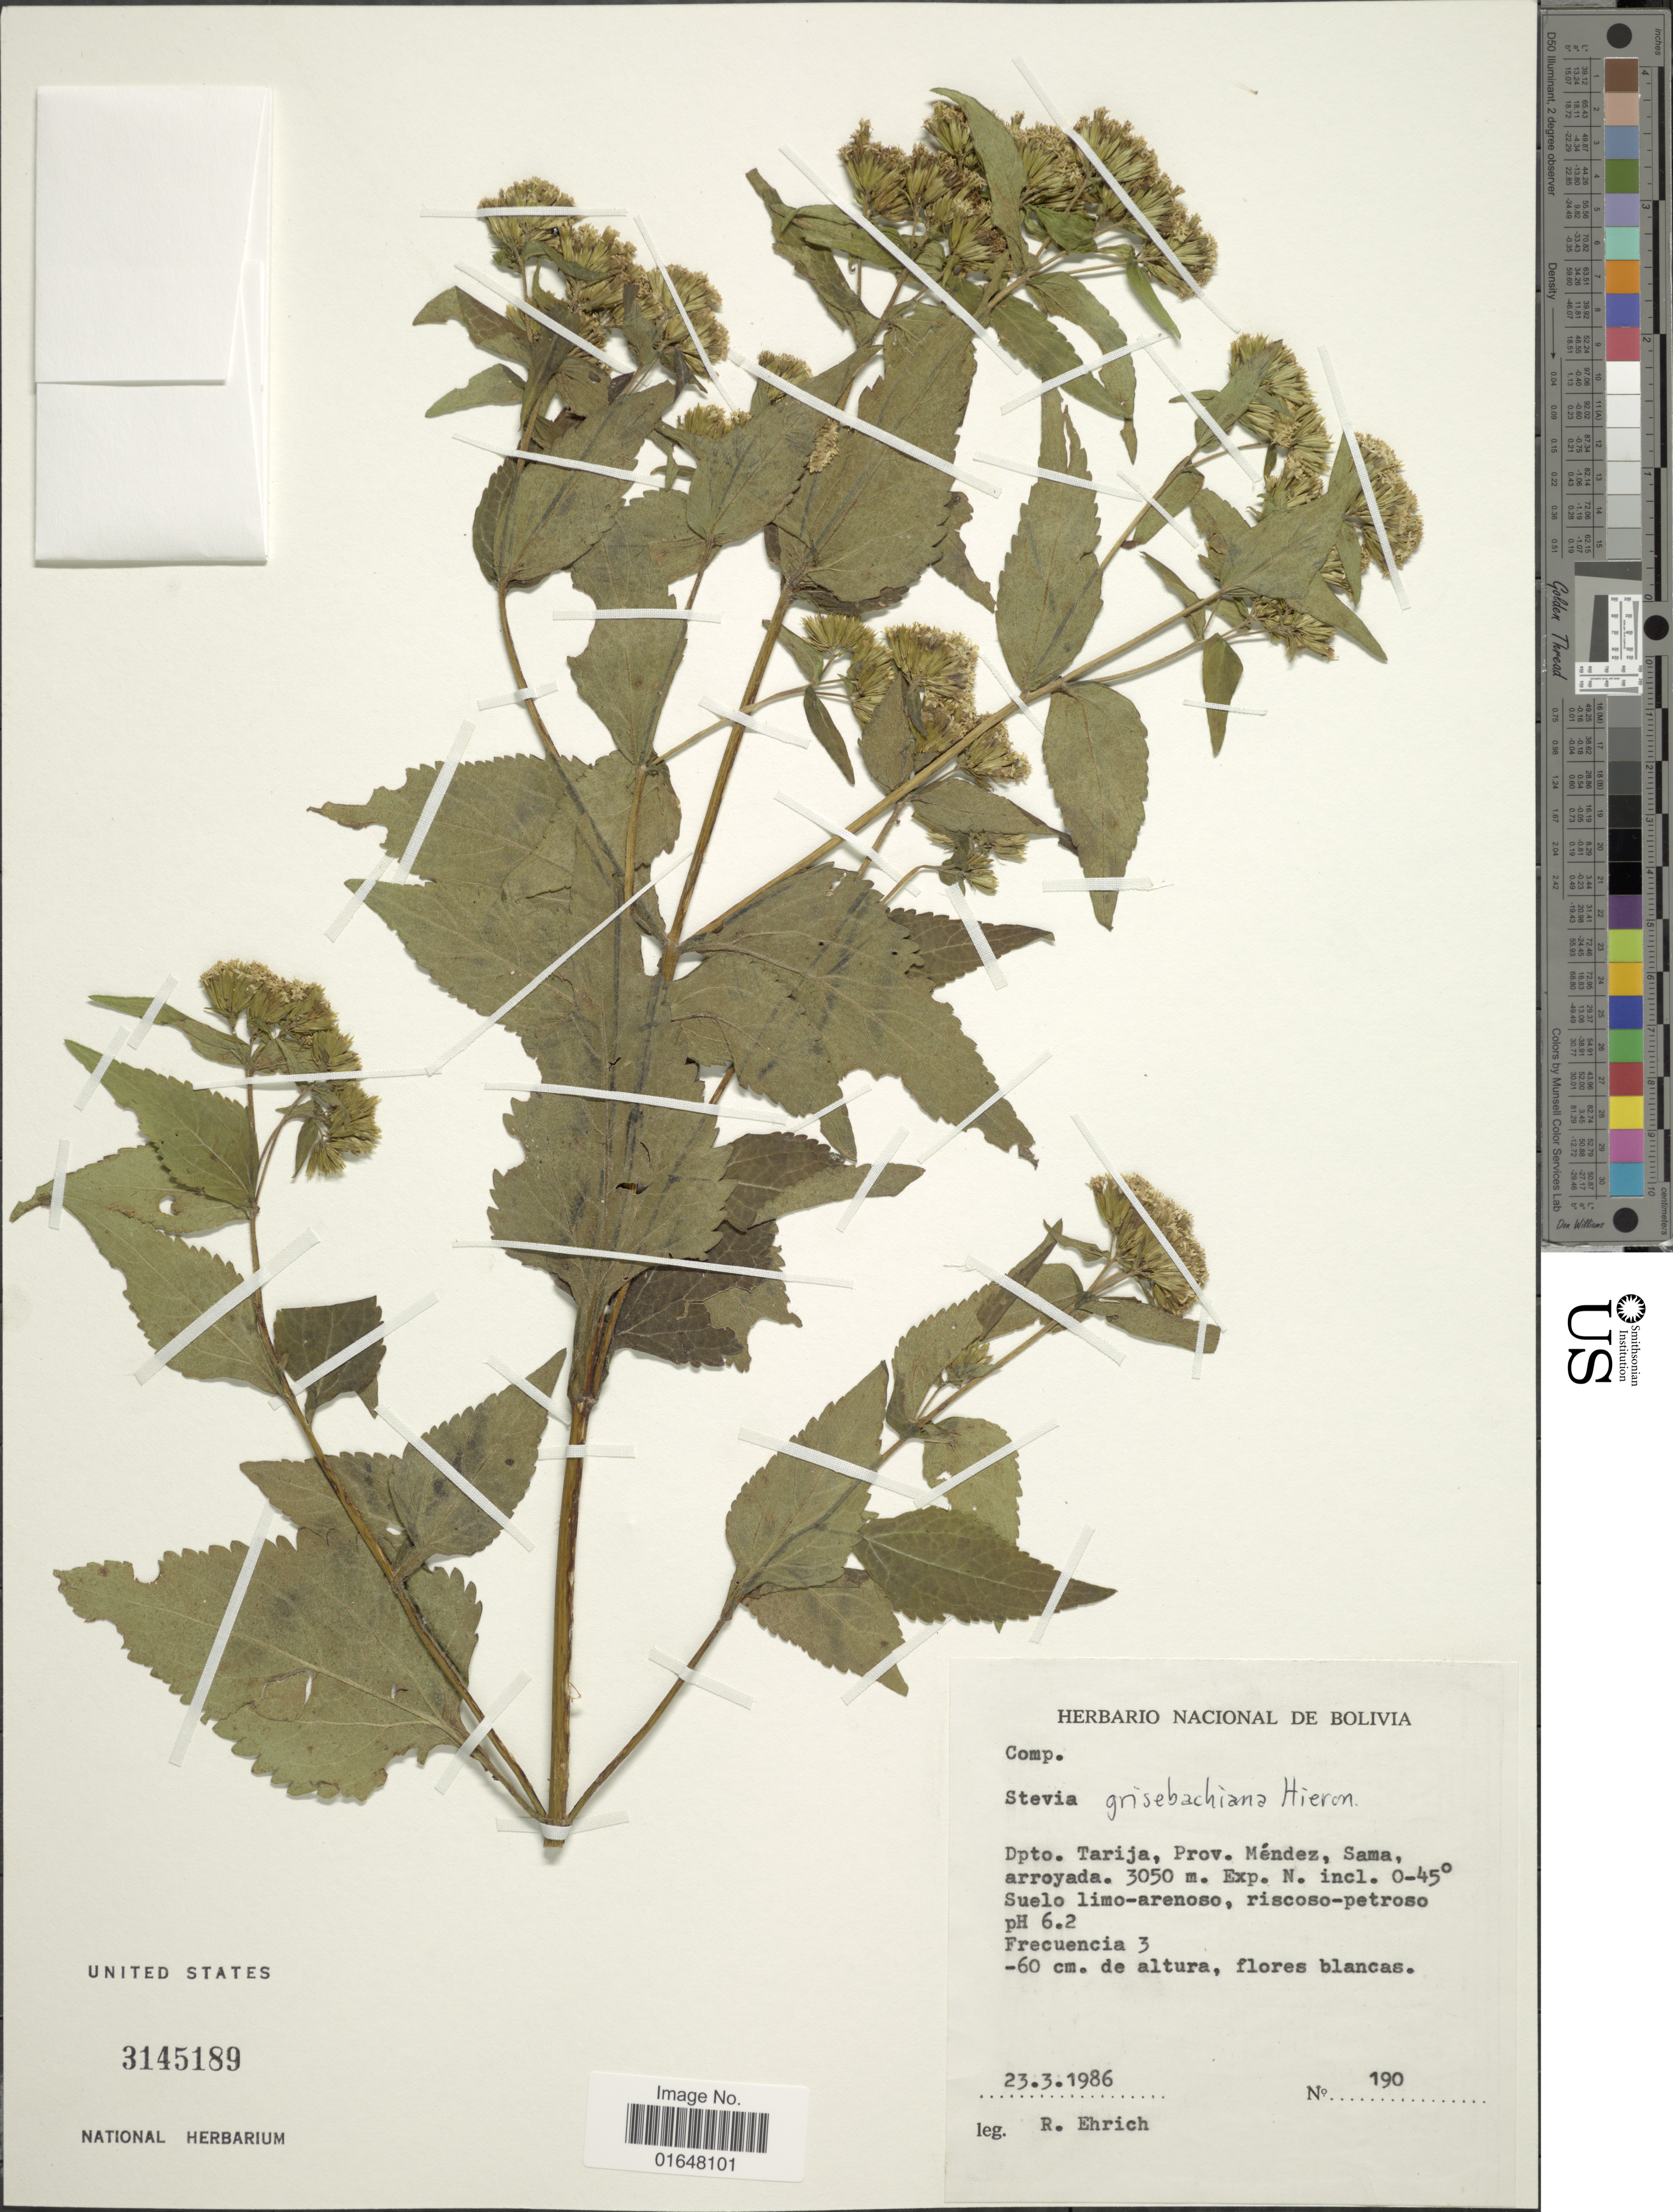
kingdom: Plantae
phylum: Tracheophyta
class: Magnoliopsida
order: Asterales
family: Asteraceae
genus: Stevia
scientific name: Stevia grisebachiana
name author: Hieron.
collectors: R. Ehrich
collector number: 190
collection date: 1986-03-23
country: Bolivia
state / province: Tarija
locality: Prov. Mendez, Sama,. arroyada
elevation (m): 3050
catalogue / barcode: US 3145189